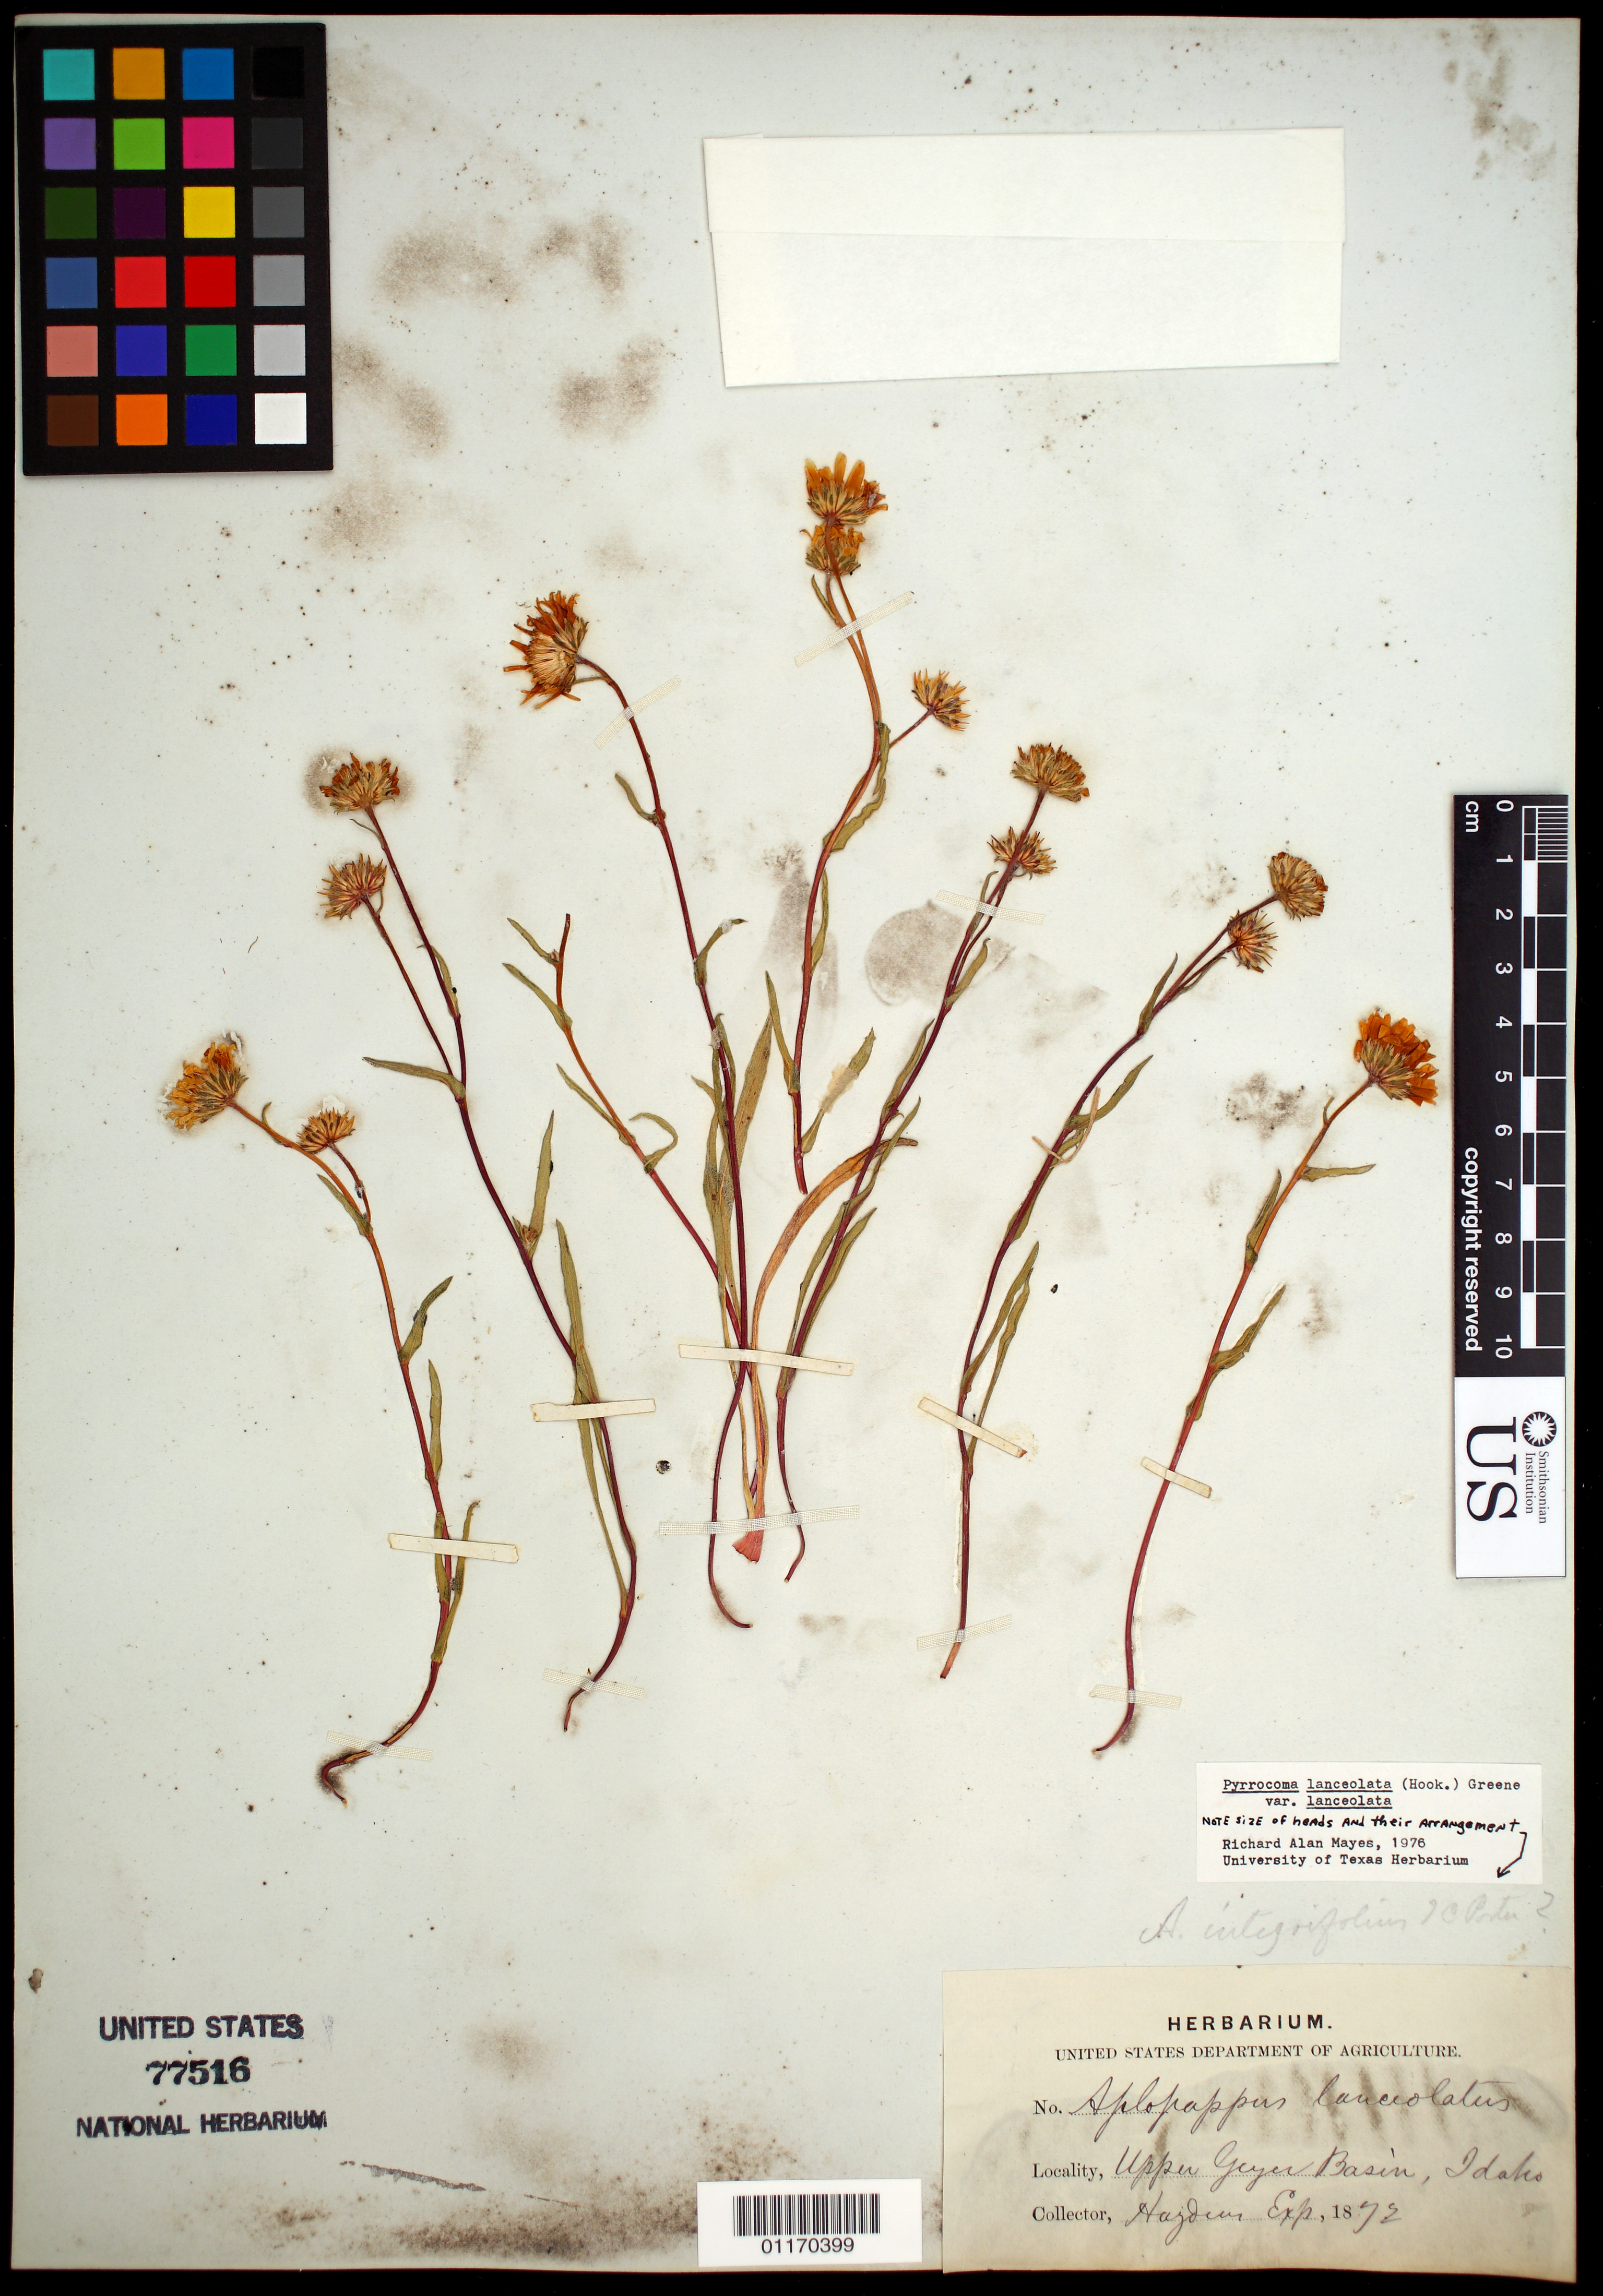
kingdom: Plantae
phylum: Tracheophyta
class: Magnoliopsida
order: Asterales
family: Asteraceae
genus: Pyrrocoma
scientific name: Pyrrocoma lanceolata var. lanceolata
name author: (Hook.) Greene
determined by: Mayes, R. A.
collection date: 1872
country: United States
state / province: Idaho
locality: Upper Geyer Basin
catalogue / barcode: US 77516